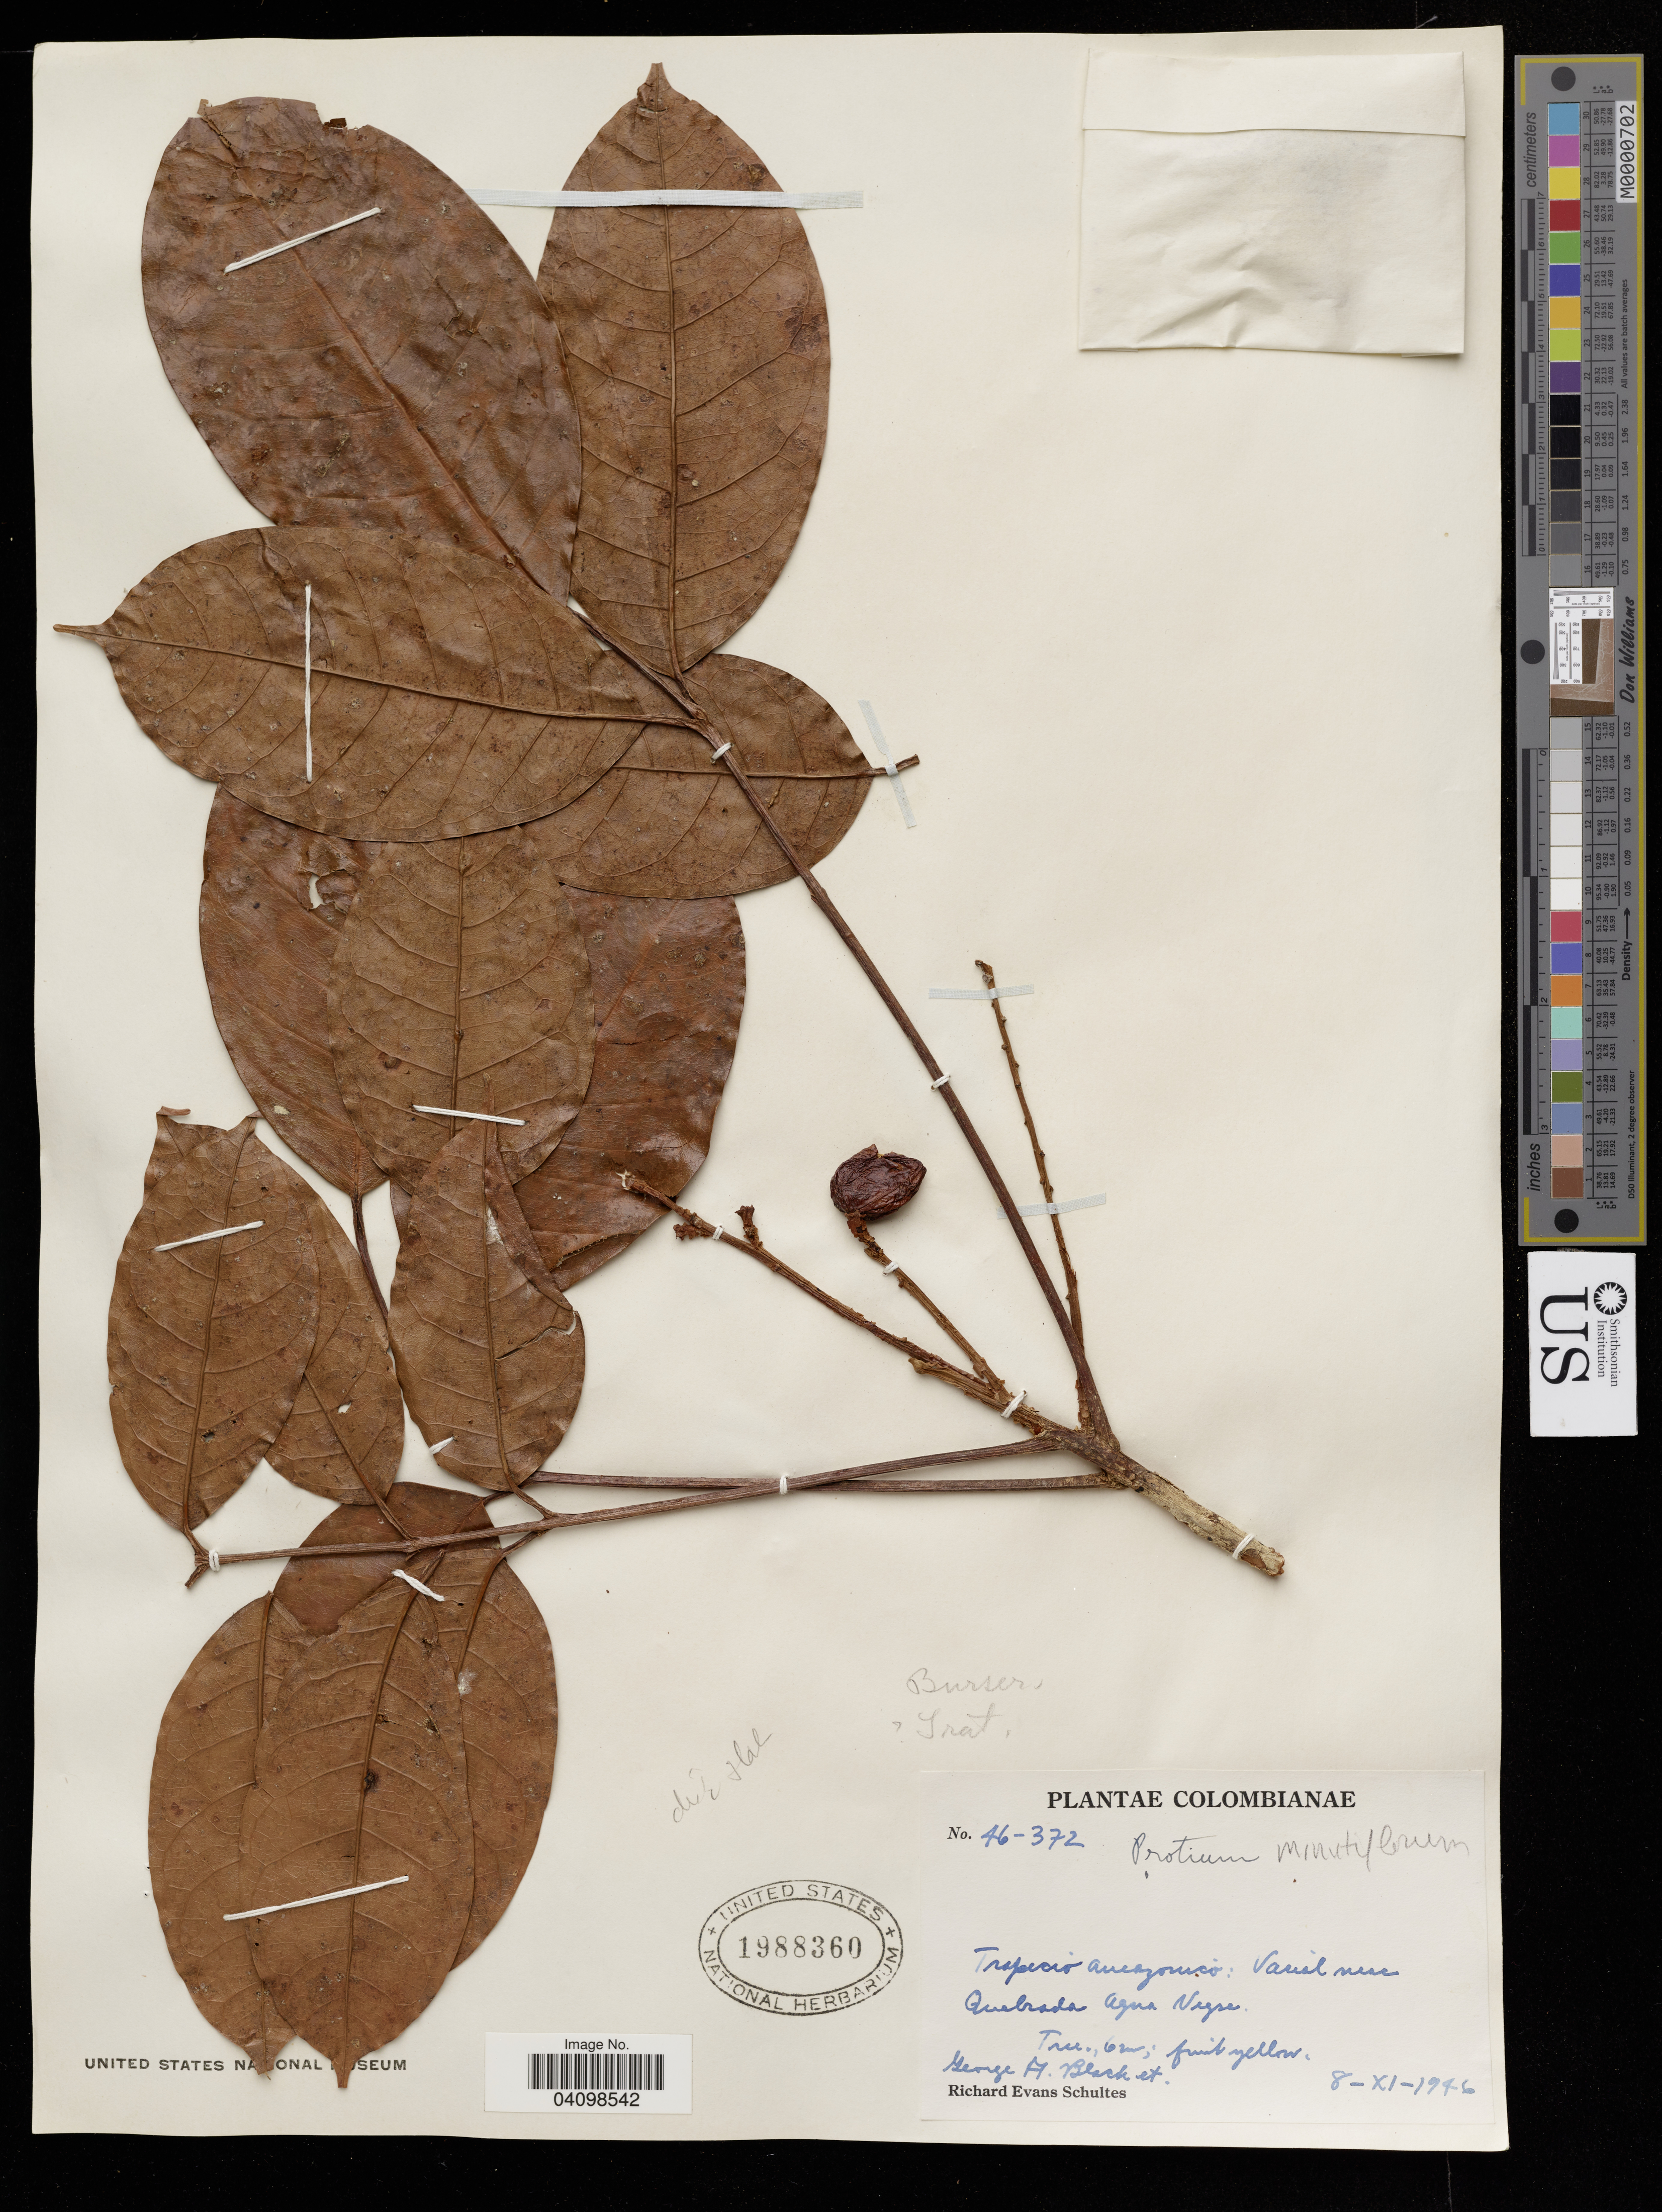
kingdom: Plantae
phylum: Tracheophyta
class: Magnoliopsida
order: Sapindales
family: Burseraceae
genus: Protium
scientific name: Protium minutiflorum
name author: Cuatrec.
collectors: G. A. Black & R. Schultes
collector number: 46-372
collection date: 1946-11-08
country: Colombia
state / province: Vaupés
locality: Tropico amazónico.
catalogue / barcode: US 1988360